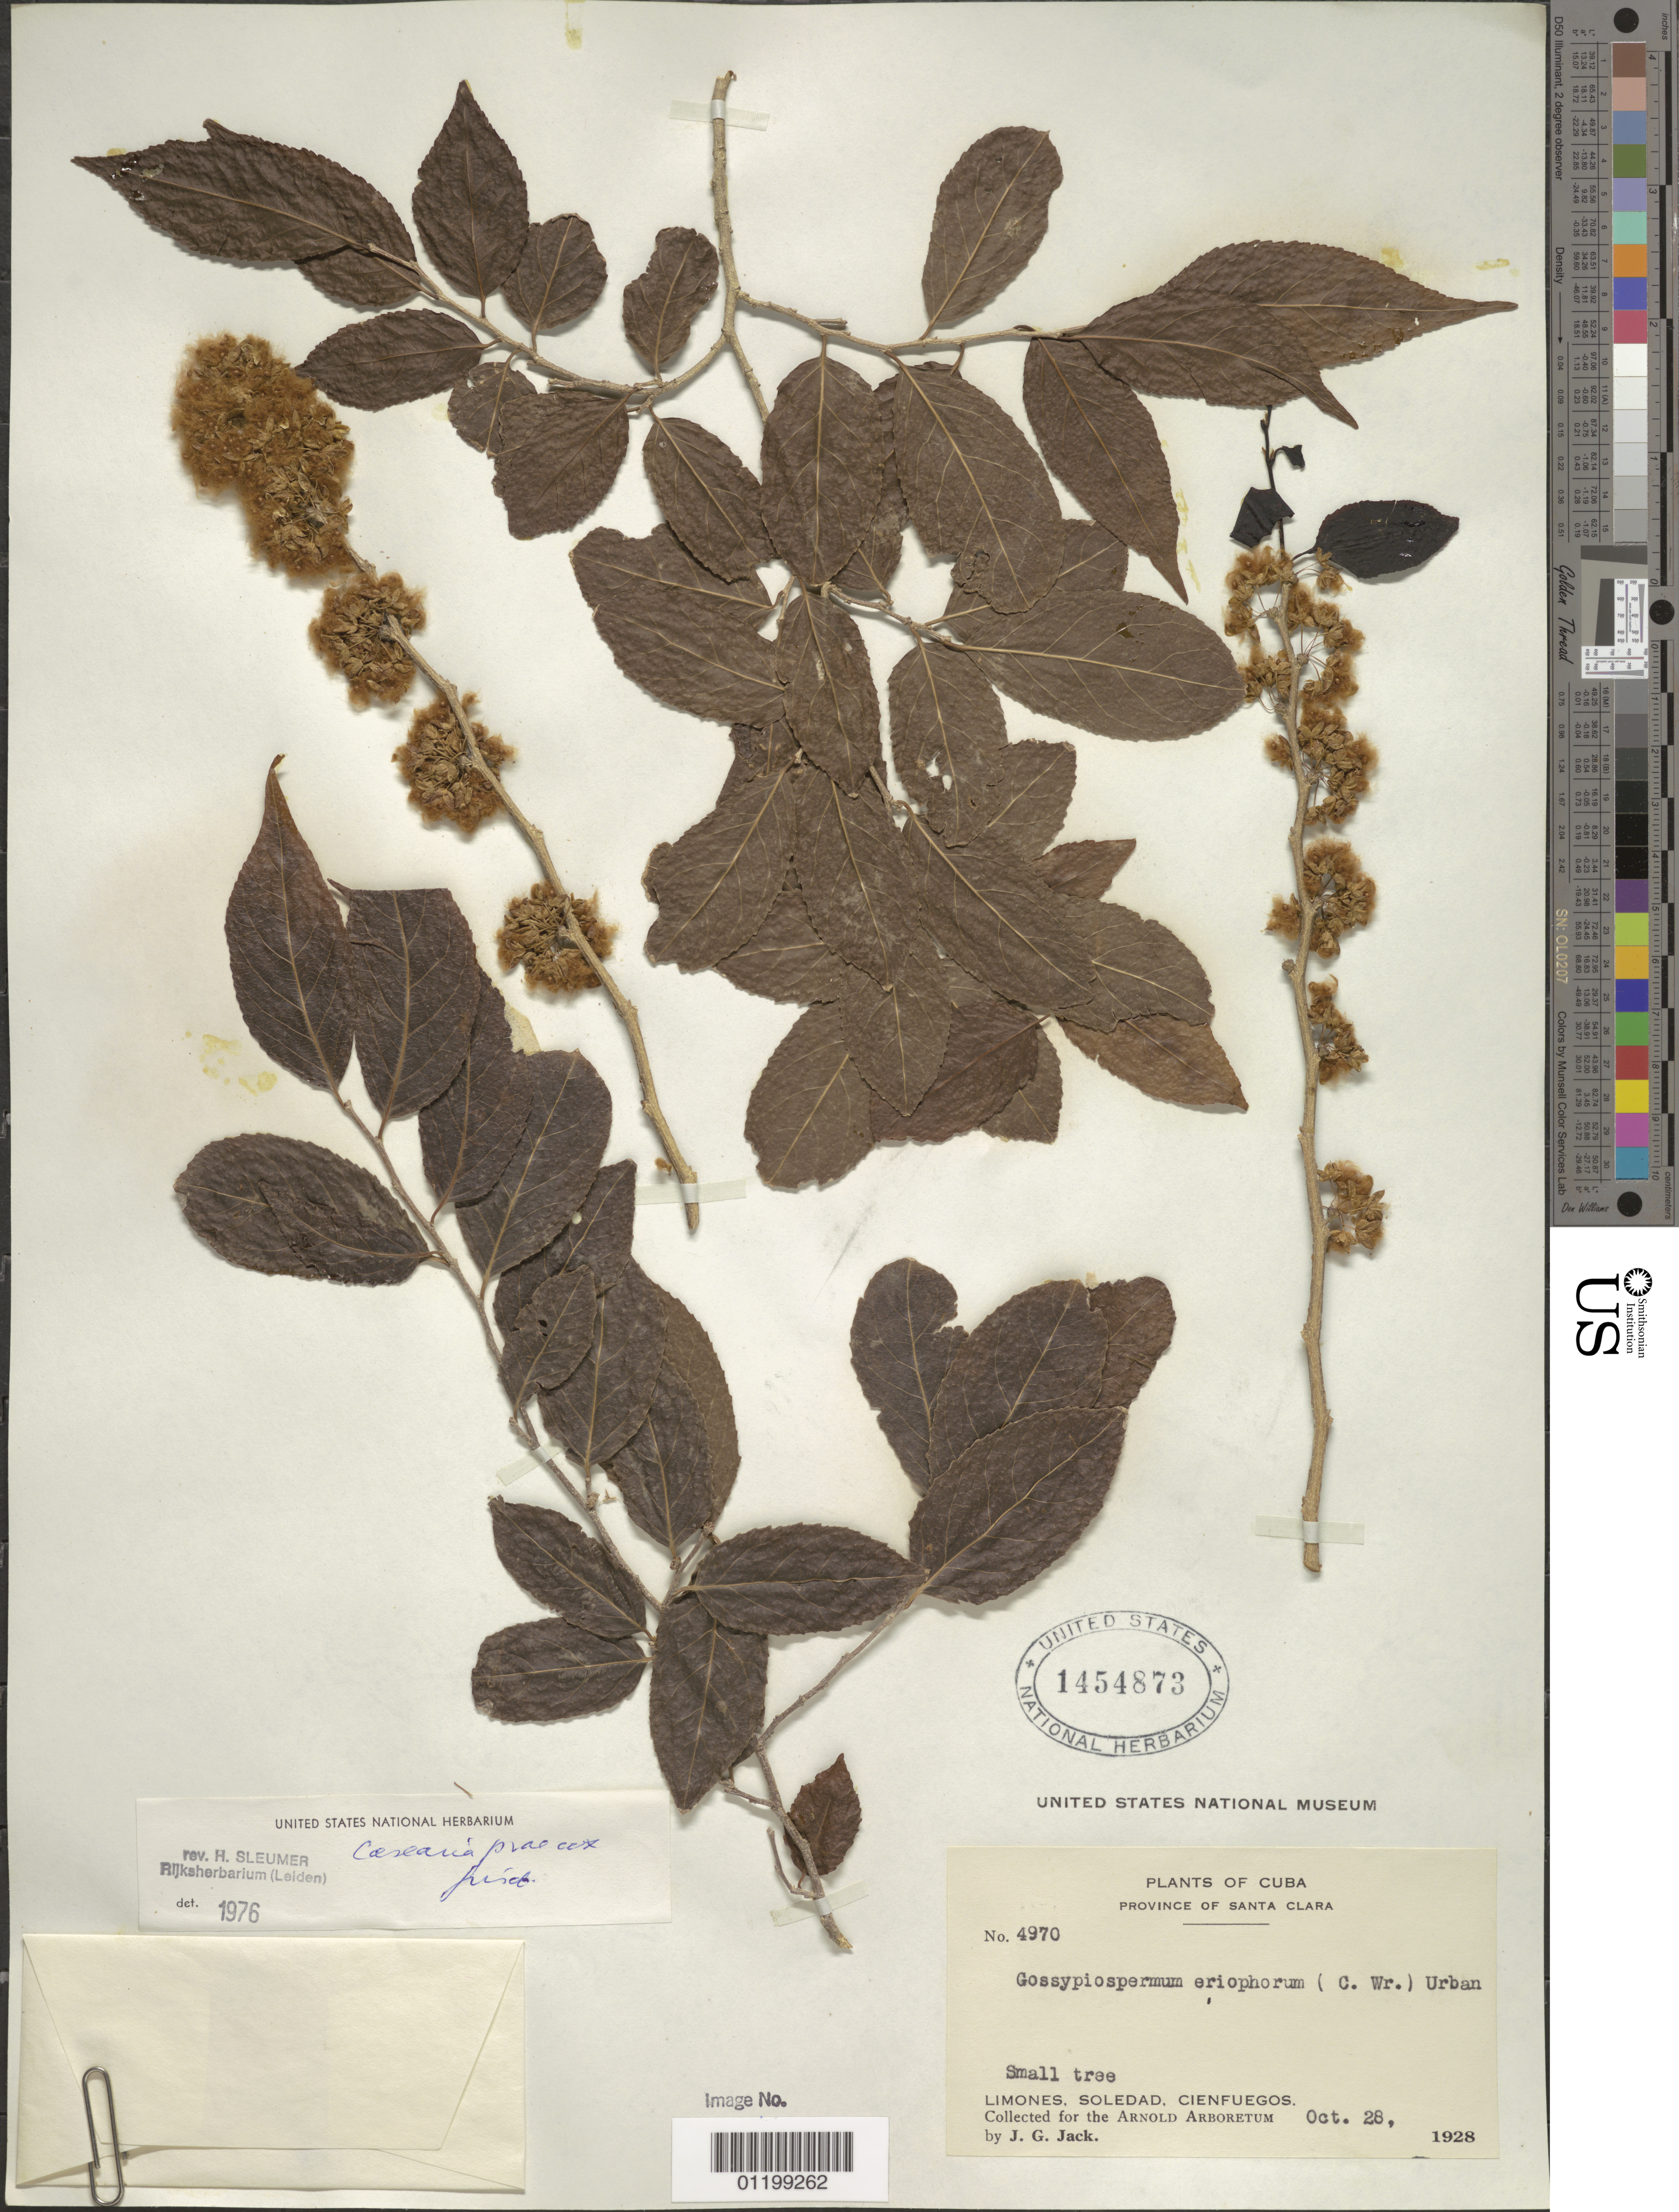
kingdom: Plantae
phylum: Tracheophyta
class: Magnoliopsida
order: Malpighiales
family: Salicaceae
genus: Gossypiospermum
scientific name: Gossypiospermum eriophora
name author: (C. Wright ex Griseb.) Urb.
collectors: J. G. Jack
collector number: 4970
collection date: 1928-10-28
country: Cuba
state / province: Cienfuegos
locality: province Santa Clara, Limones, Soledad, Cienfuegos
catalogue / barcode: US 1454873